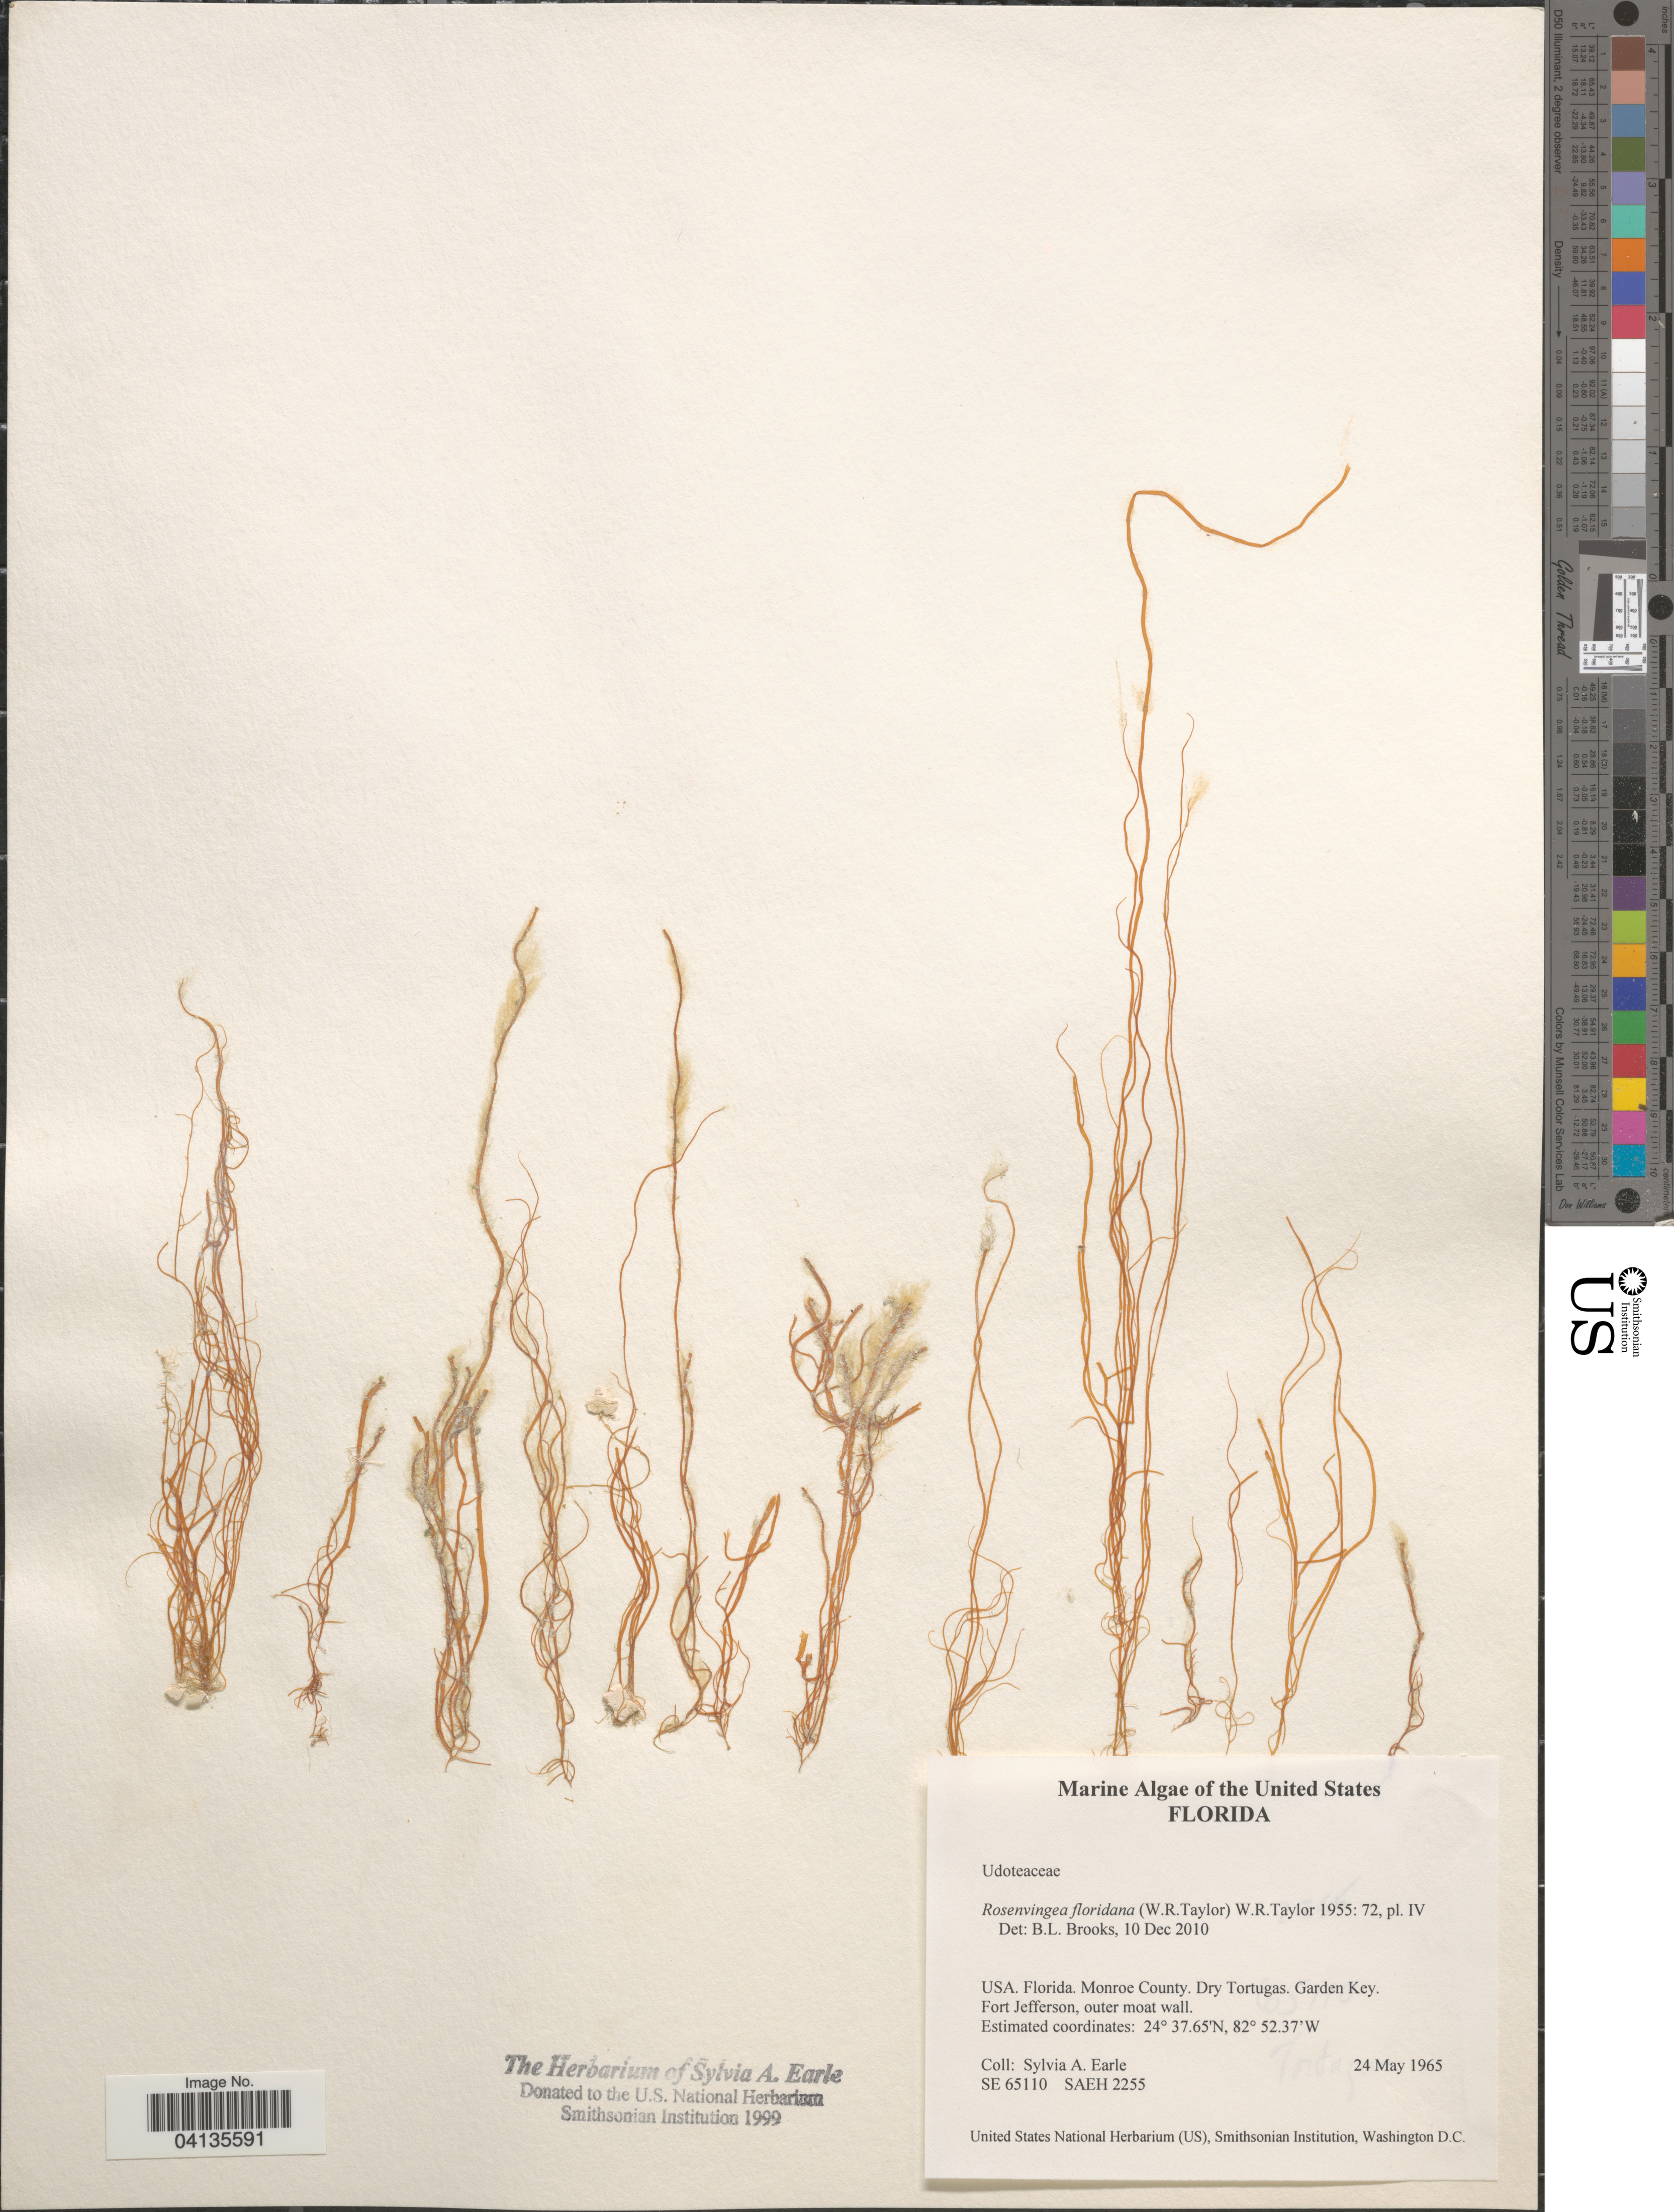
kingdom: Chromista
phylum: Ochrophyta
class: Phaeophyceae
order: Scytosiphonales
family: Scytosiphonaceae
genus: Rosenvingea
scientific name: Rosenvingea floridana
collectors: S. A. Earle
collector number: SE65110/SAEH2255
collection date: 1965-05-24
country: United States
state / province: Florida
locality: Monroe County. Dry Tortugas. Garden Key. Fort Jefferson, outer moat wall.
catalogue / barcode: US 238622